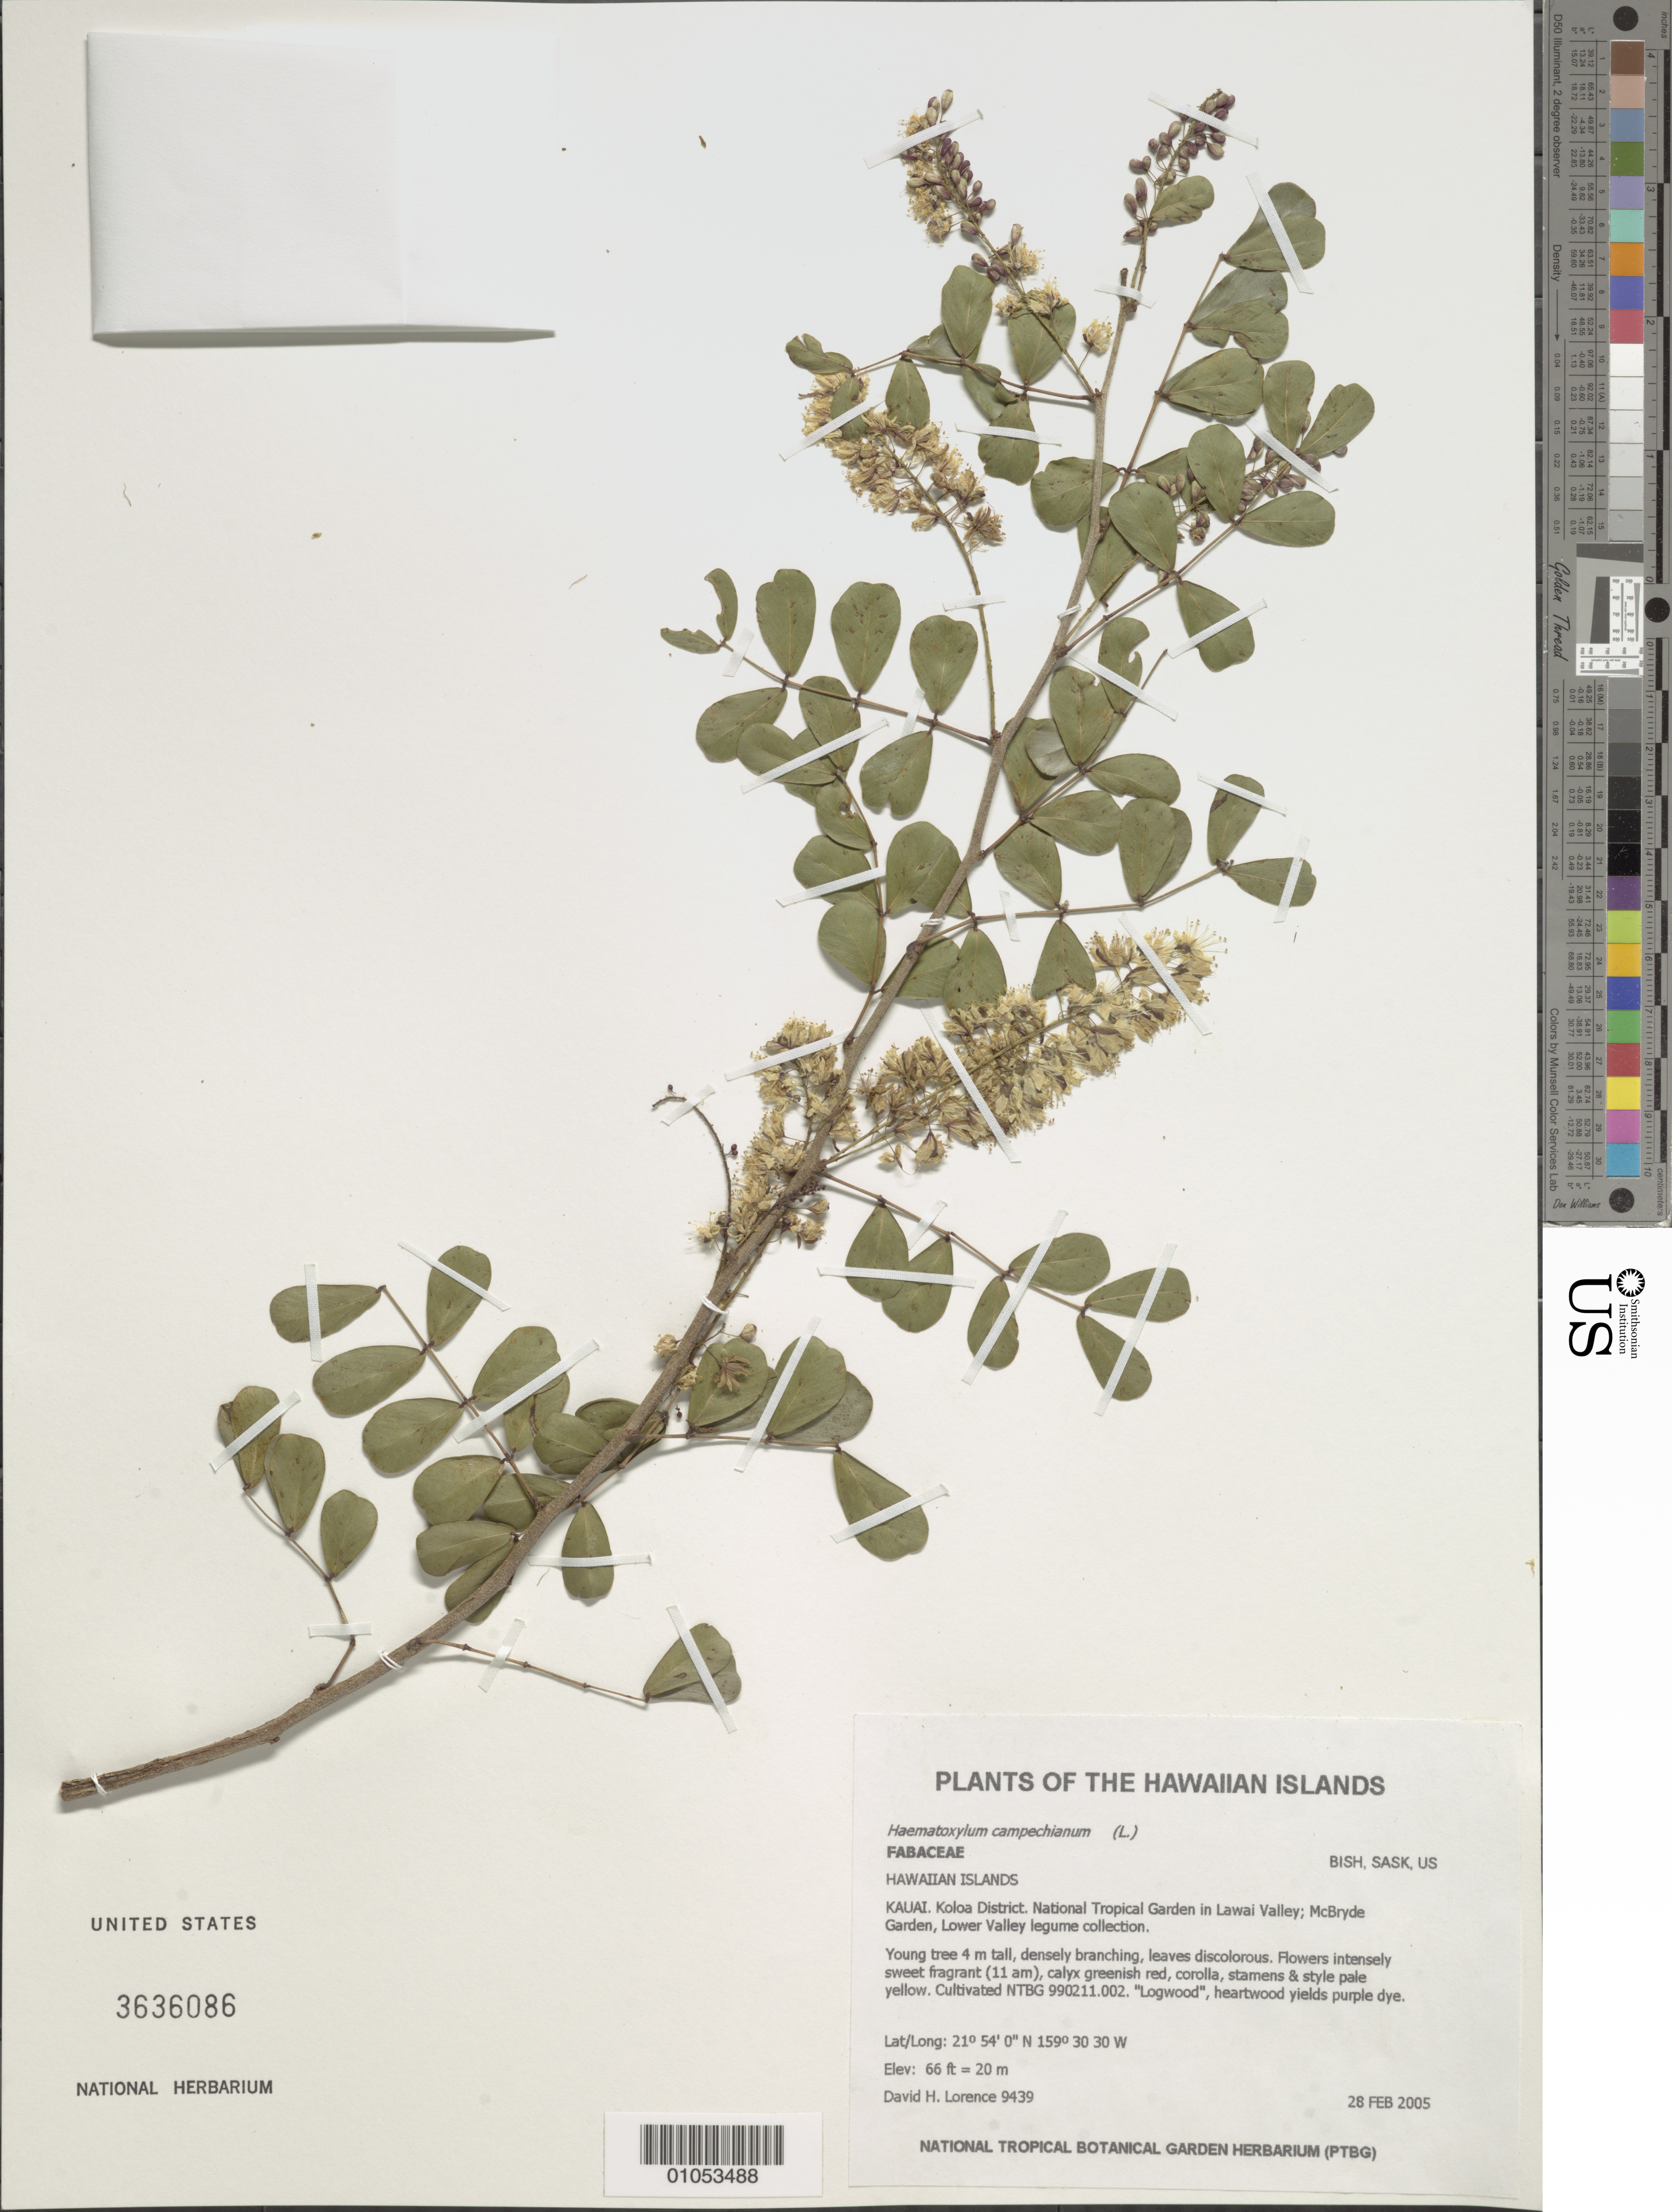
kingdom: Plantae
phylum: Tracheophyta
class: Magnoliopsida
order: Fabales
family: Fabaceae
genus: Haematoxylum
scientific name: Haematoxylum campechianum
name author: L.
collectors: D. Lorence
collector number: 9439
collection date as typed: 28 Feb 2005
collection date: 2005-02-28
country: United States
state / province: Hawaii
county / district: Kauai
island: Kaua'i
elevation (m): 20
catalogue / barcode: US 3636086